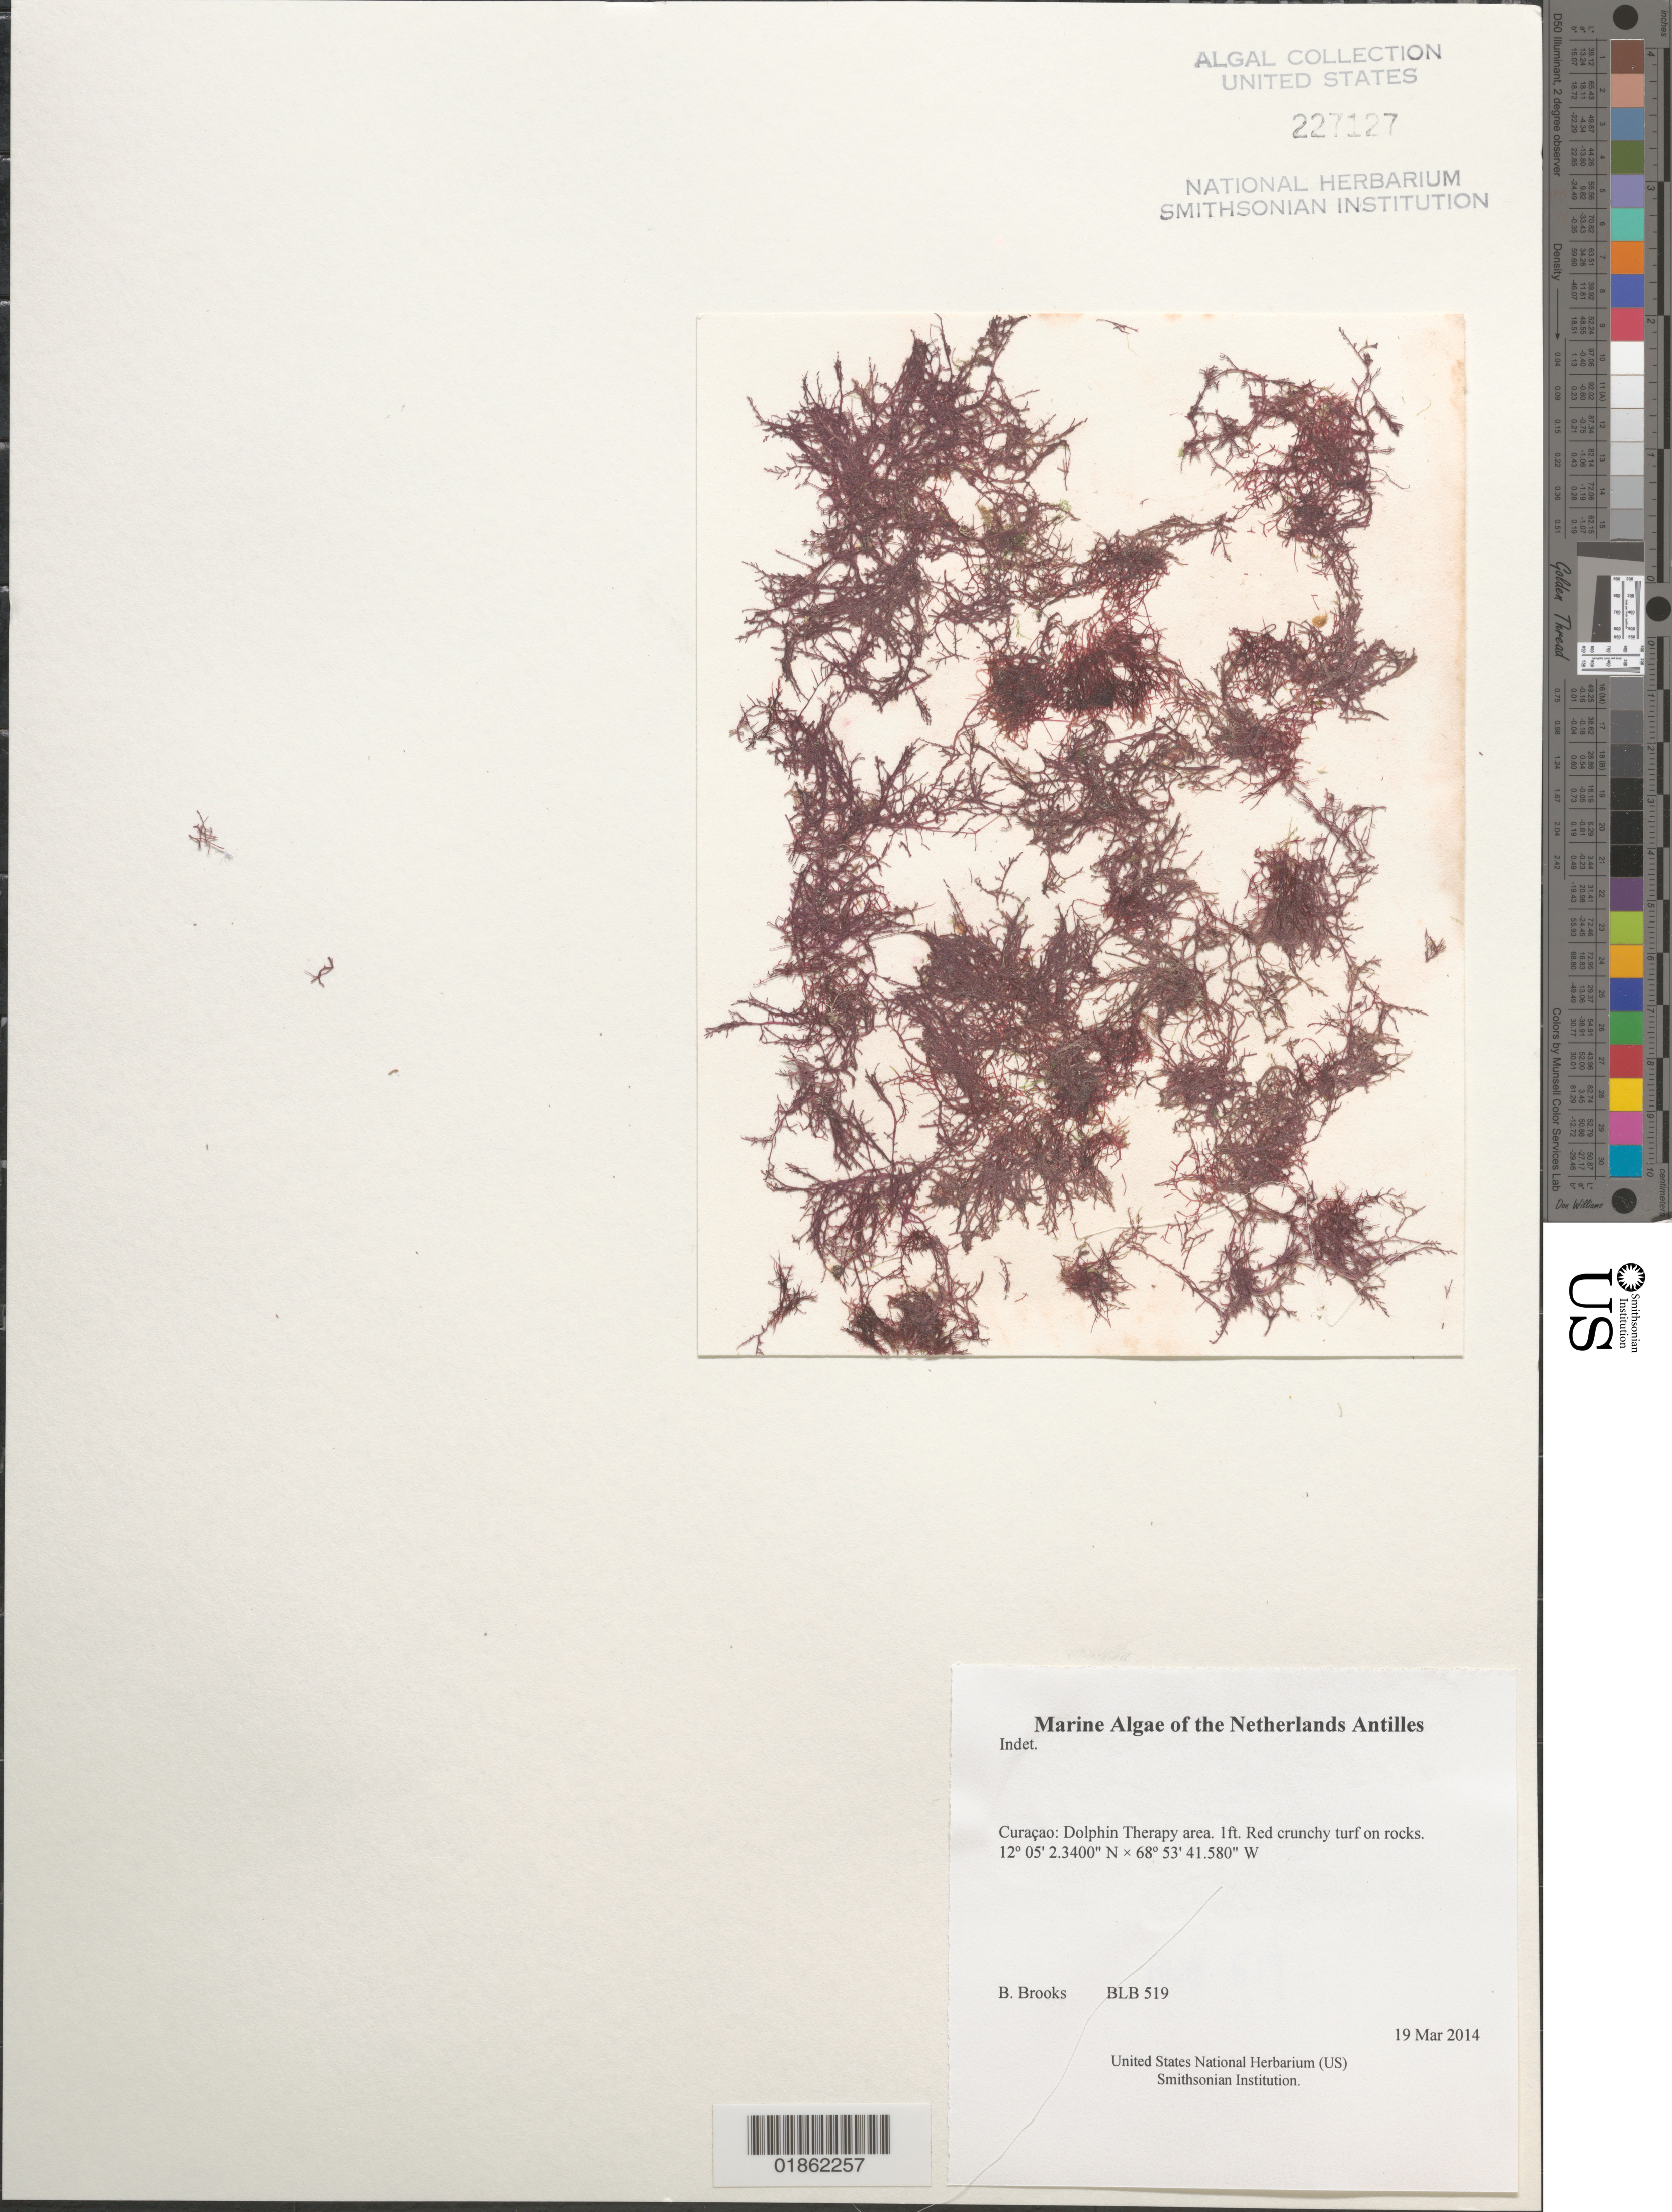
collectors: B. Brooks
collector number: BLB 519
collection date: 2014-03-19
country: Curaçao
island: Curaçao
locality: Dolphin Therapy area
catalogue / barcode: US 227127